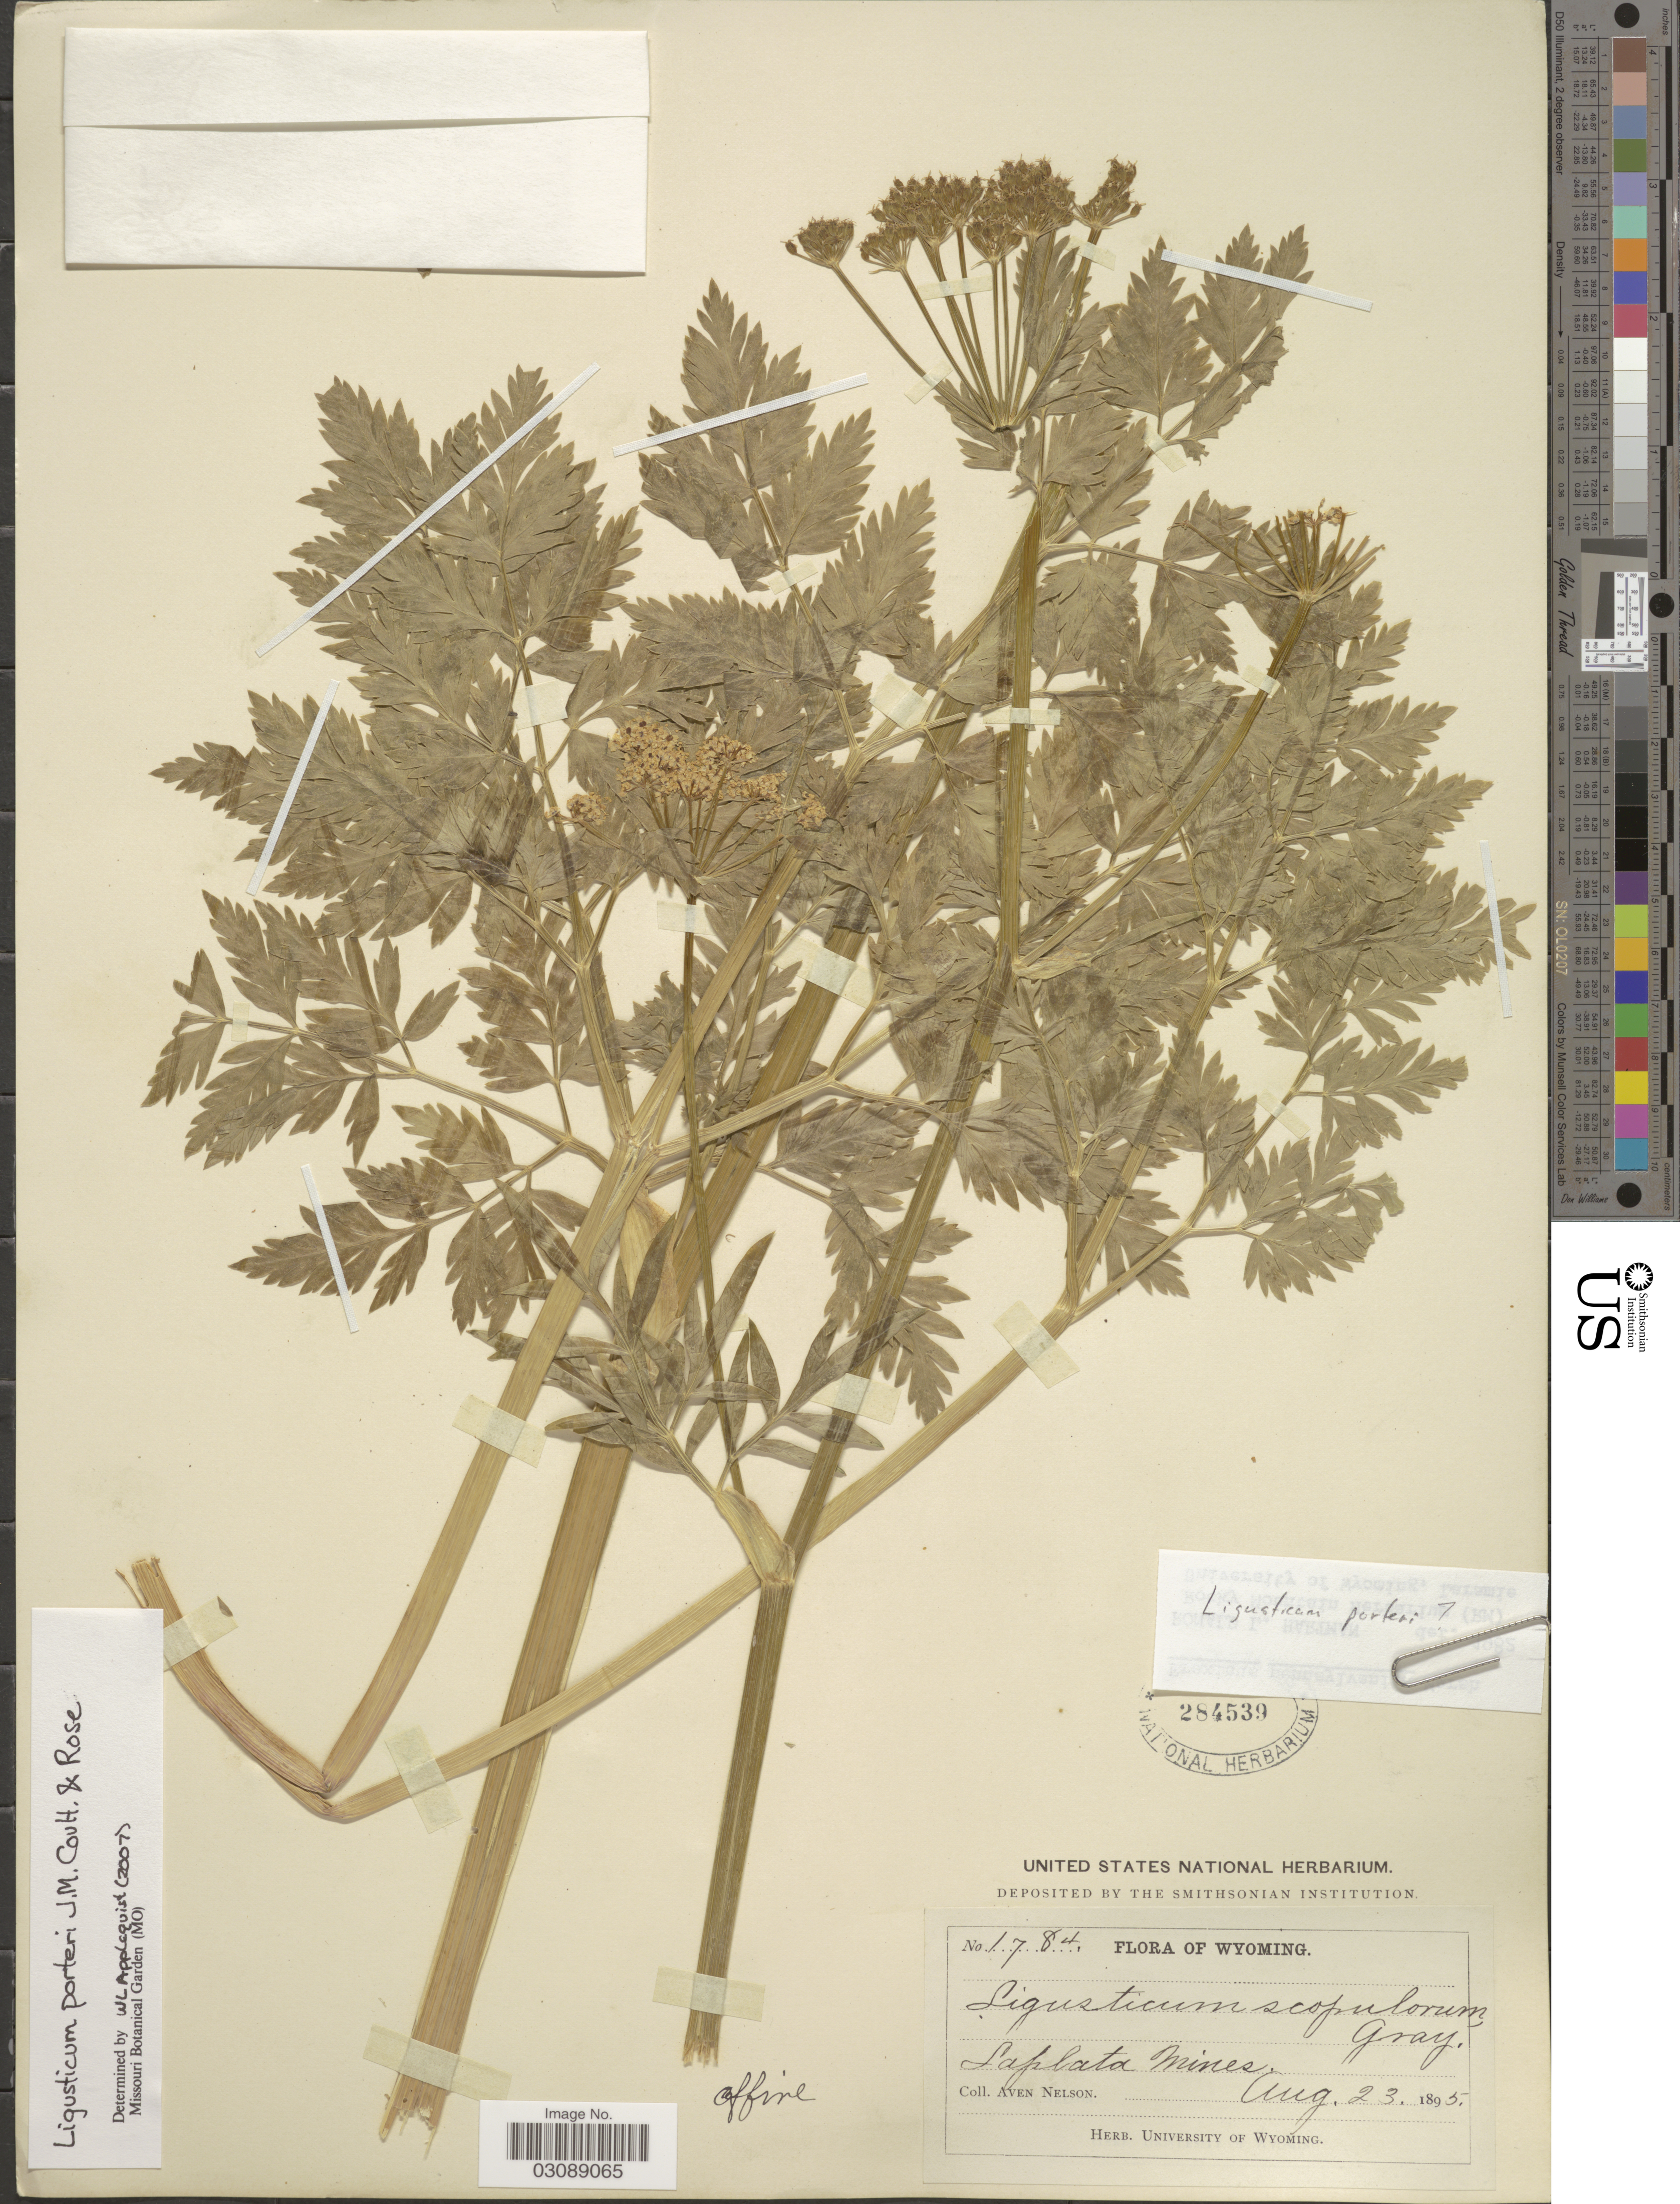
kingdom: Plantae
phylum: Tracheophyta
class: Magnoliopsida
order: Apiales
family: Apiaceae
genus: Ligusticum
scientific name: Ligusticum porteri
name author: J.M. Coult. & Rose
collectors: A. Nelson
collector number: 1784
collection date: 1895-08-23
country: United States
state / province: Wyoming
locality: Laplata Mines.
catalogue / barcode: US 284539